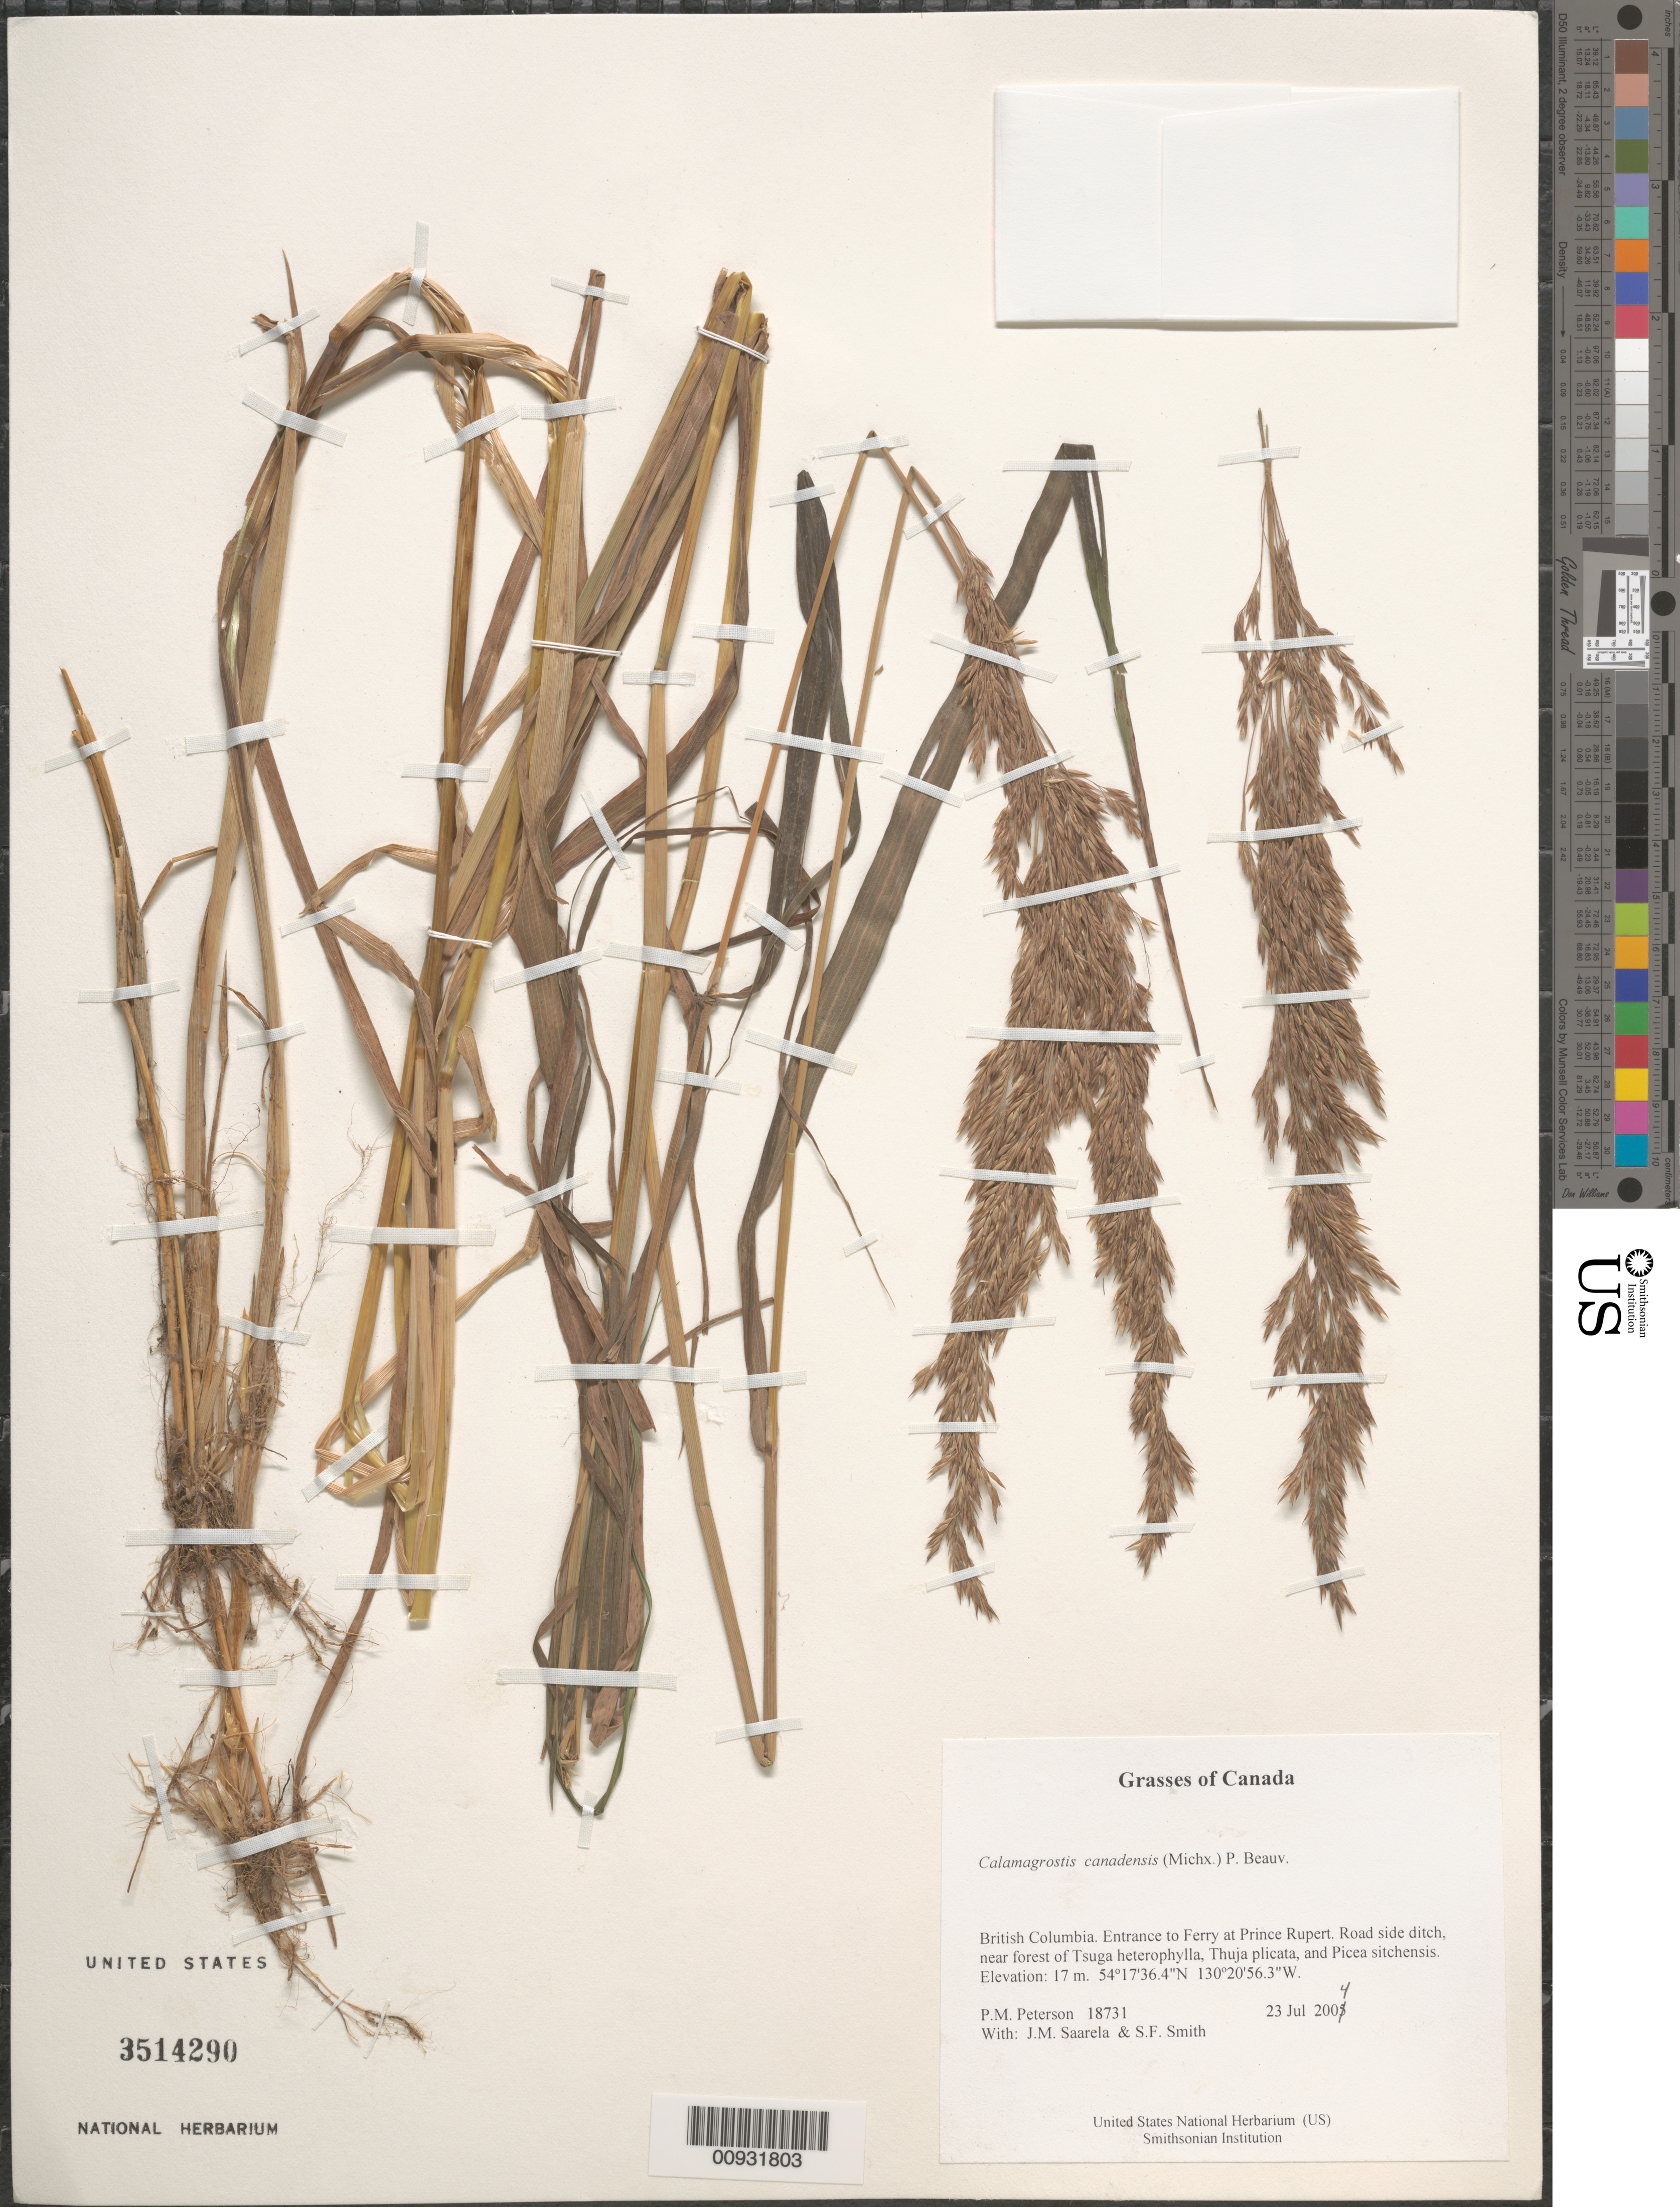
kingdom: Plantae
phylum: Tracheophyta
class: Liliopsida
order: Poales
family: Poaceae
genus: Calamagrostis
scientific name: Calamagrostis canadensis var. langsdorffii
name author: (Link) Inman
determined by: Paszko, B.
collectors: P. M. Peterson, J. Saarela & S.F. Smith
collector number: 18731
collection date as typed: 23 Jul 2004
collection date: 2004-07-23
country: Canada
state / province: British Columbia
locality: Entrance to Ferry at Prince Rupert. Road side ditch, near forest of Tsuga heterophylla, Thuja plicata, and Picea sitchensis.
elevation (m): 17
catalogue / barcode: US 3514290